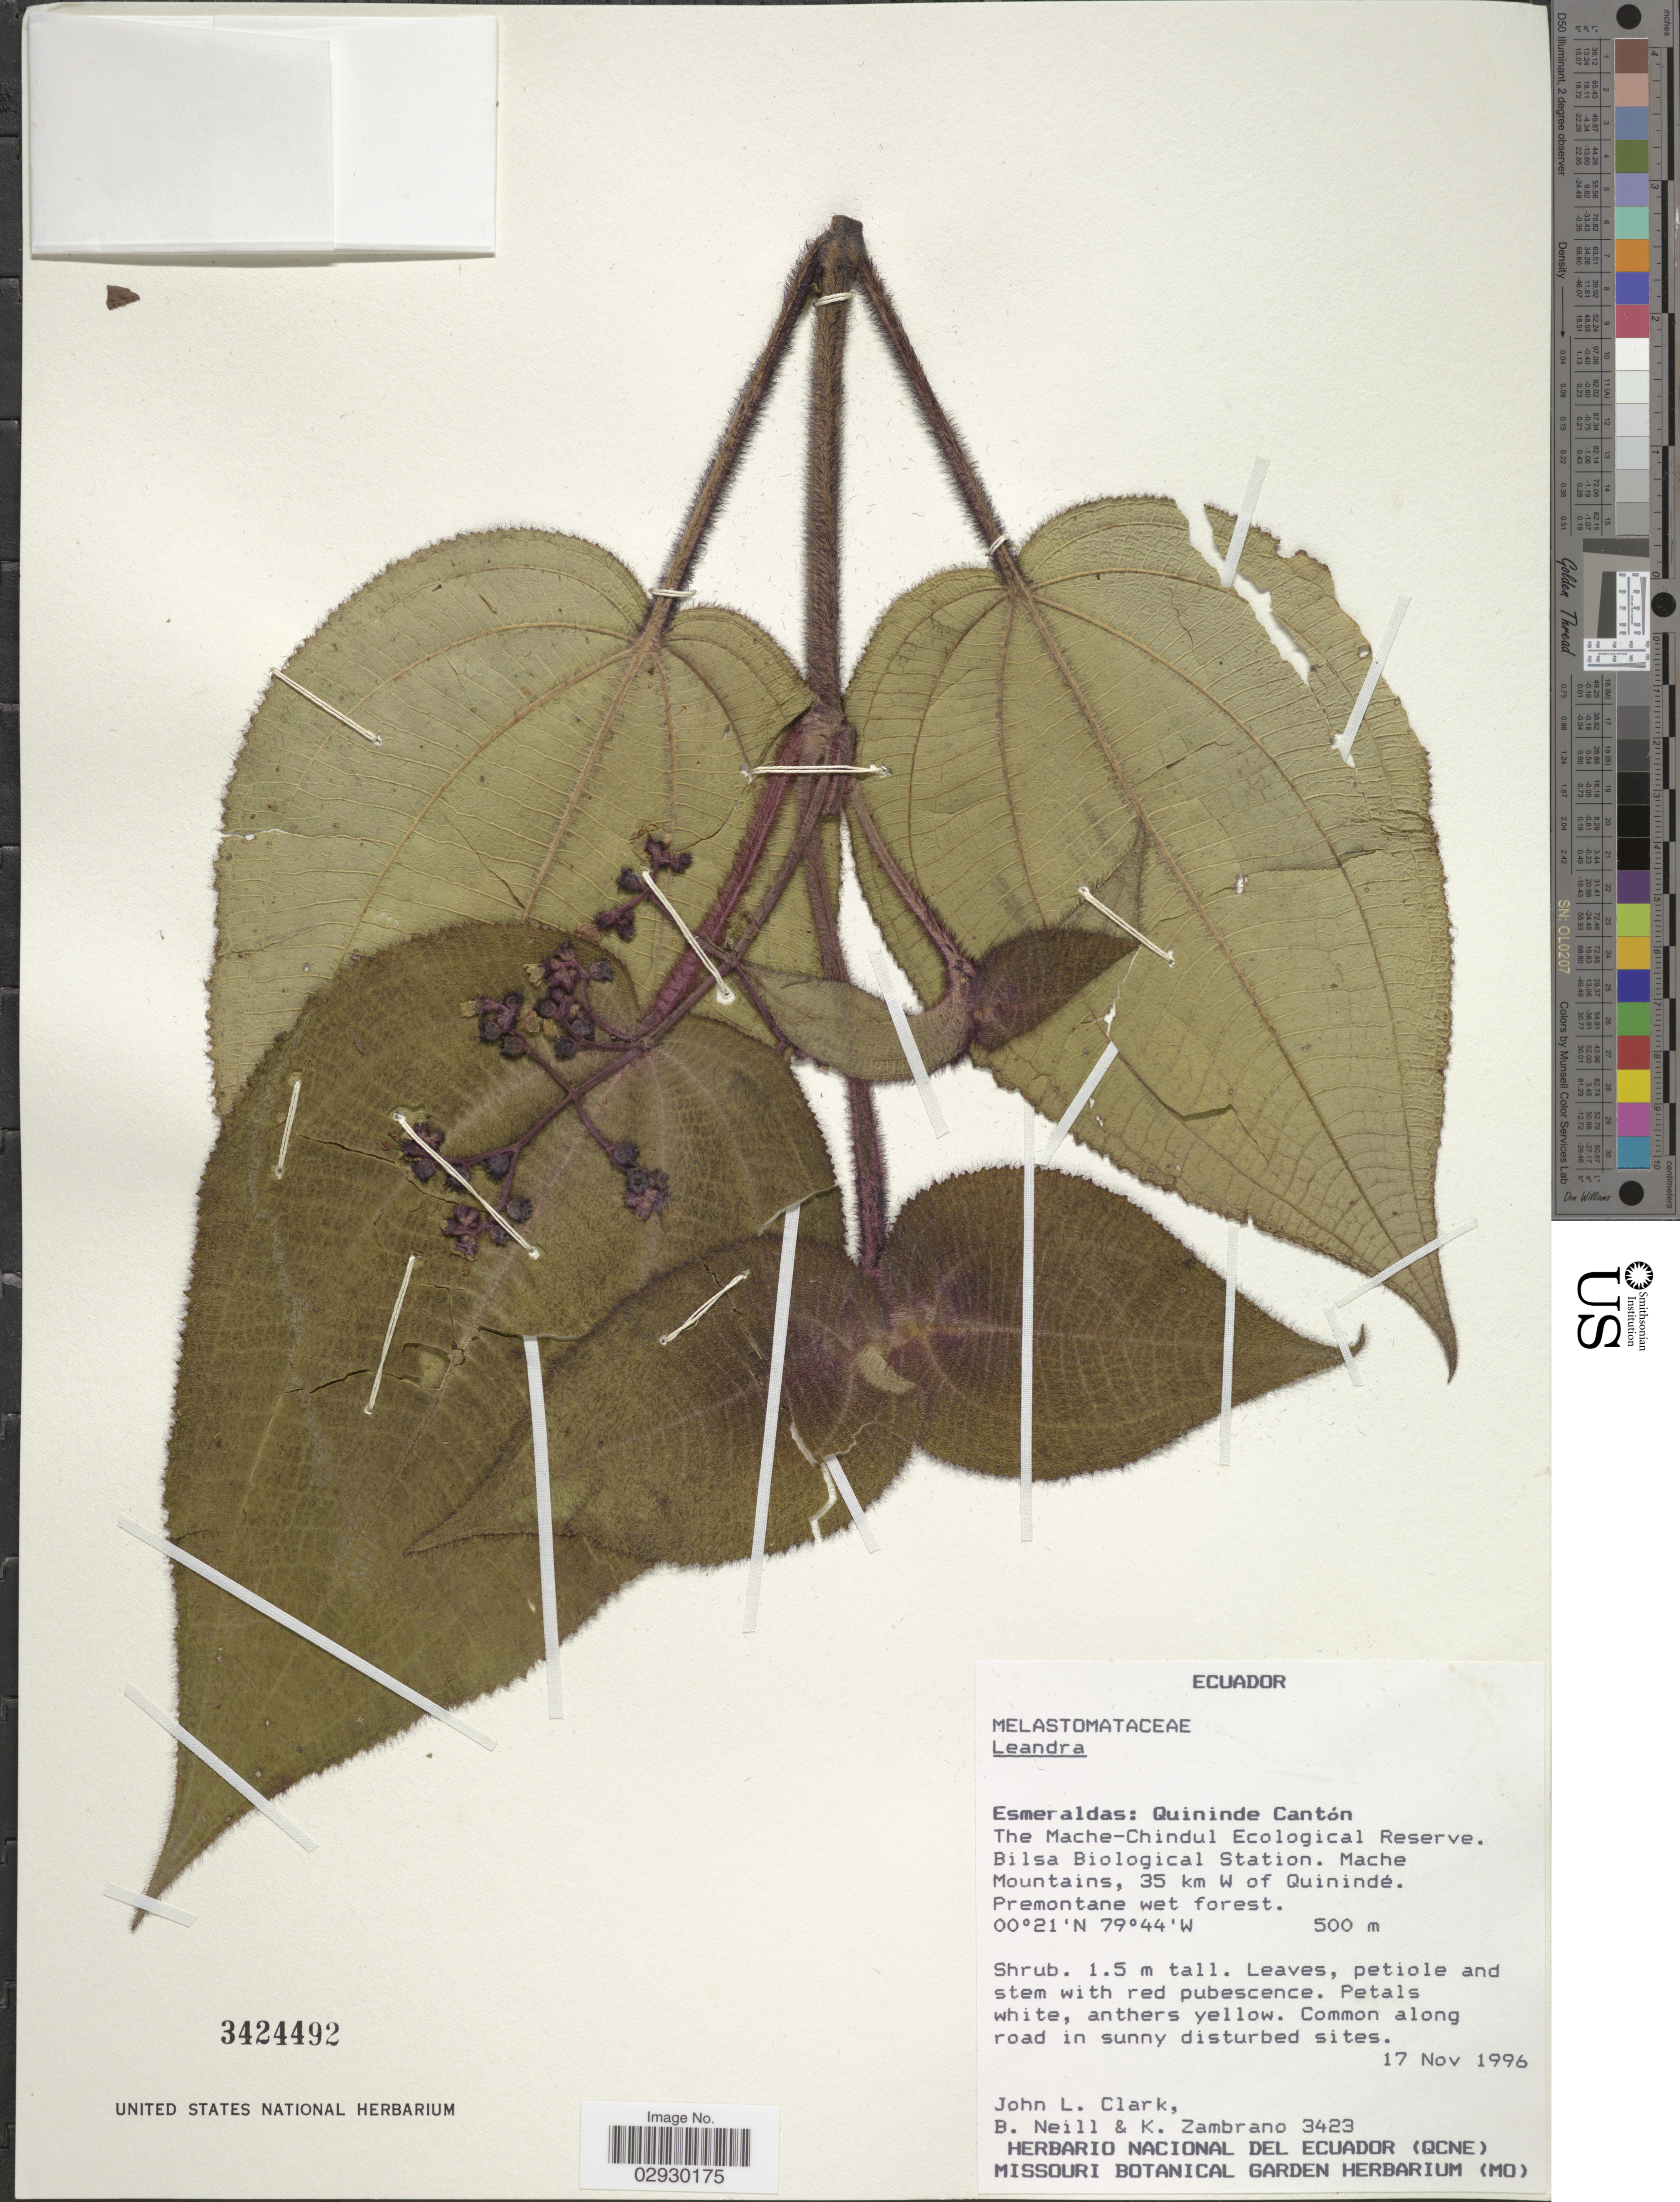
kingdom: Plantae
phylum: Tracheophyta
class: Magnoliopsida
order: Myrtales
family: Melastomataceae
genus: Leandra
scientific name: Leandra sp.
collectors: J. L. Clark, B. Neill & K. Zambrano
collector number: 3423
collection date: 1996-11-17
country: Ecuador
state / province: Esmeraldas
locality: Quininde Cantón. The Mache-Chindul Ecological Reserve. Bilsa Biological Station. Mache Mountains, 35 km W of Quinindé.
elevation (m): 500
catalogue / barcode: US 3424492